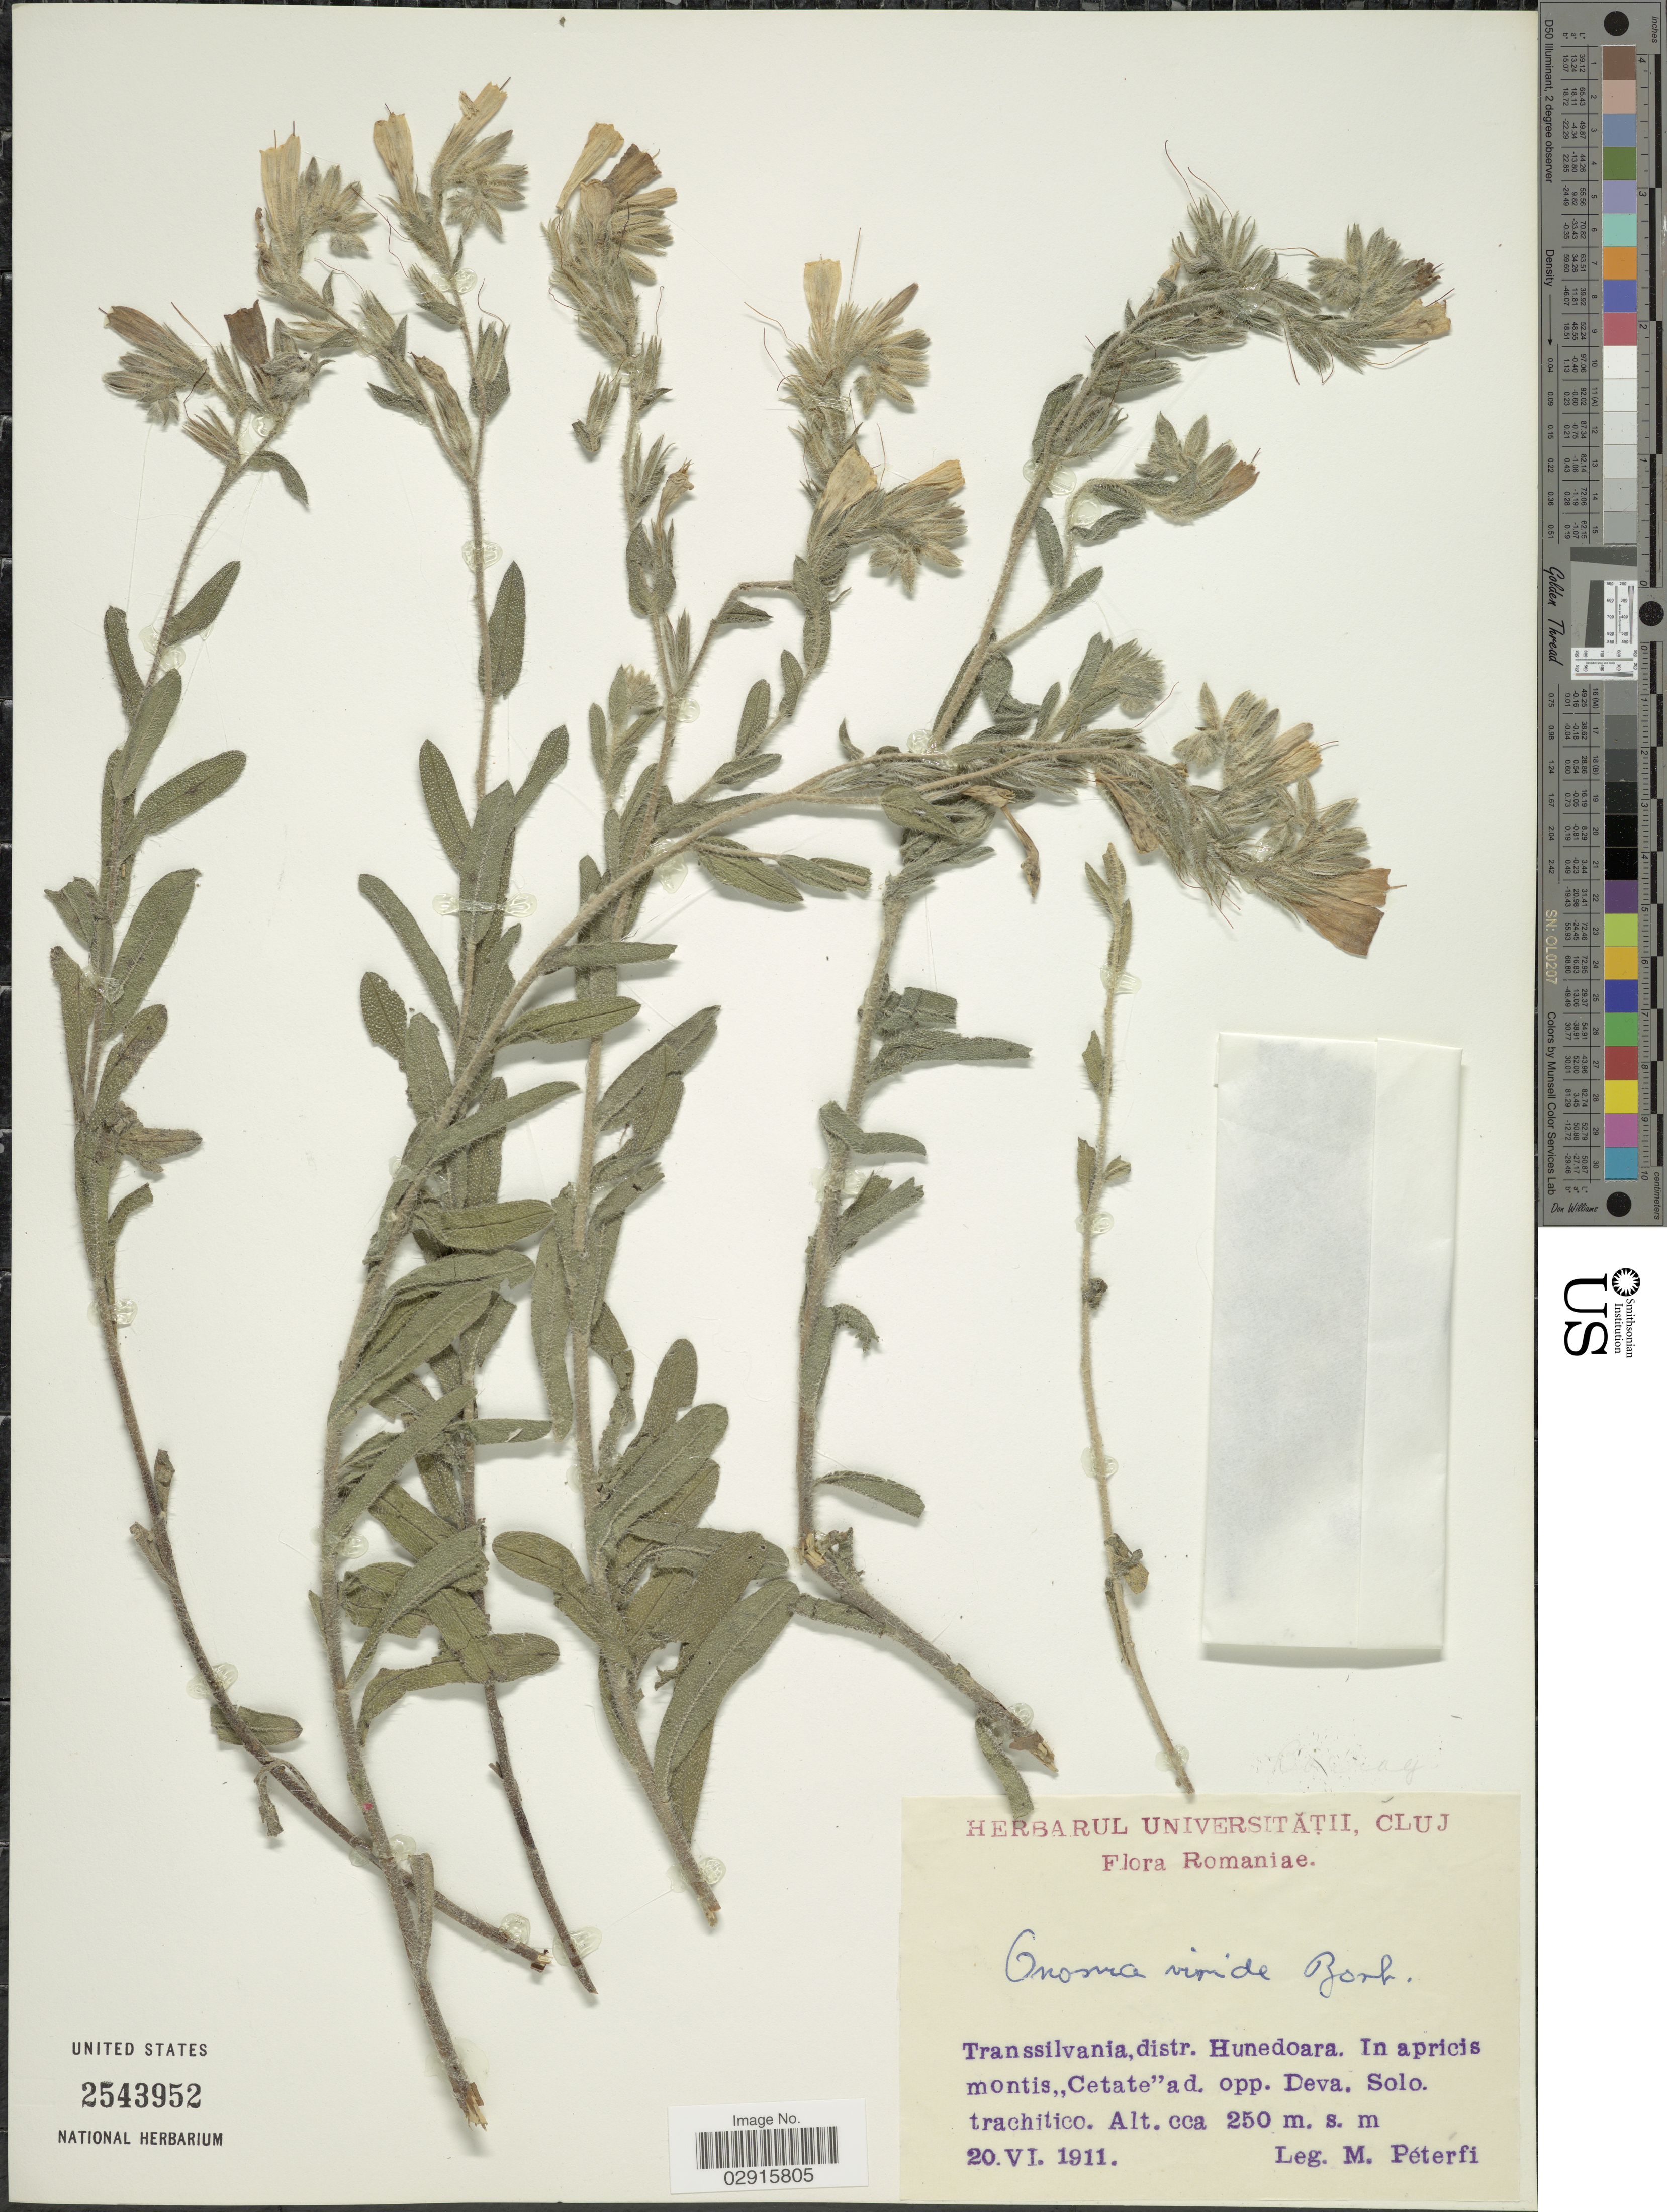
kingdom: Plantae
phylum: Tracheophyta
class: Magnoliopsida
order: Boraginales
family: Boraginaceae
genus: Onosma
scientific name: Onosma viridis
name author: Jáv.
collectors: M. Péterfi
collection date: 1911-06-20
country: Romania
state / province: Hunedoara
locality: Transsilvania, distr. Hunedoara. In apricis montis "Cetate" ad. opp. Deva.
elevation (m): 250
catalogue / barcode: US 2543952